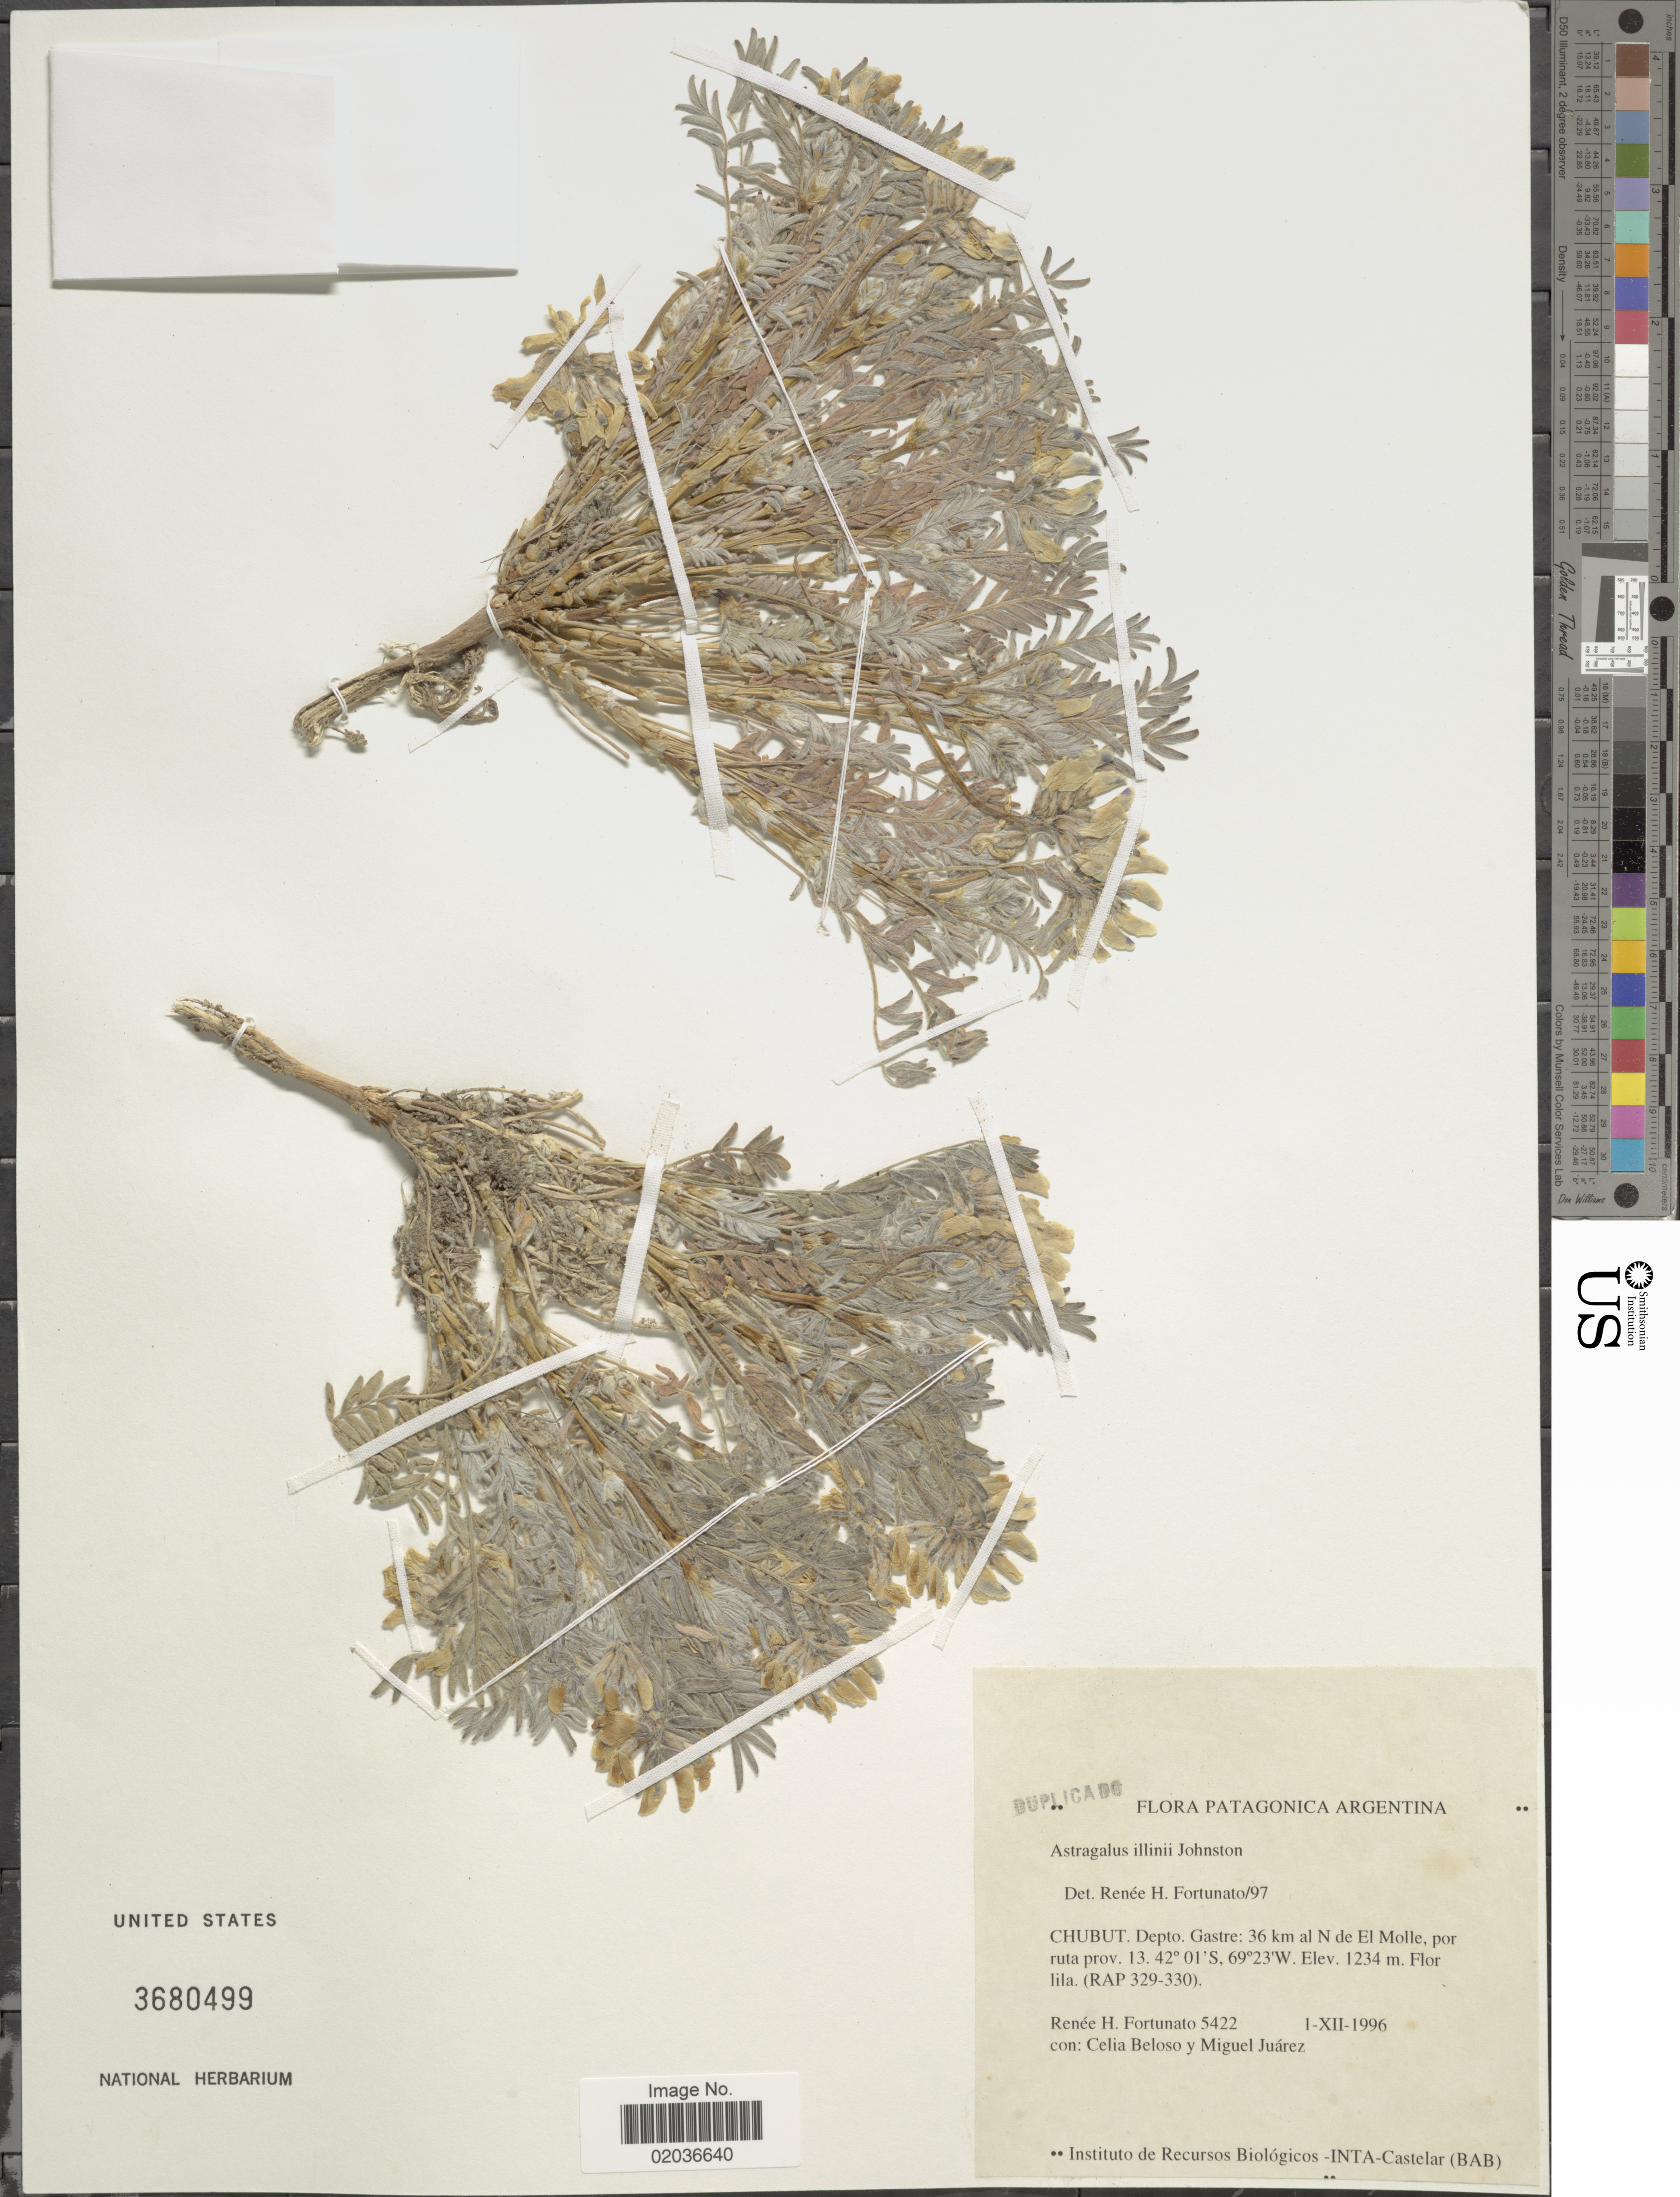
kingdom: Plantae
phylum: Tracheophyta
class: Magnoliopsida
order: Fabales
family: Fabaceae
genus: Astragalus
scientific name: Astragalus illinii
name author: I.M. Johnst.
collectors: R. H. Fortunato, C. Beloso & M. Juarez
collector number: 5422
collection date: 1996-12-01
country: Argentina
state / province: Chubut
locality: Depto. Gastre: 36 km al N de El Molle, por ruta prov.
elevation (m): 1234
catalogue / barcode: US 3680499